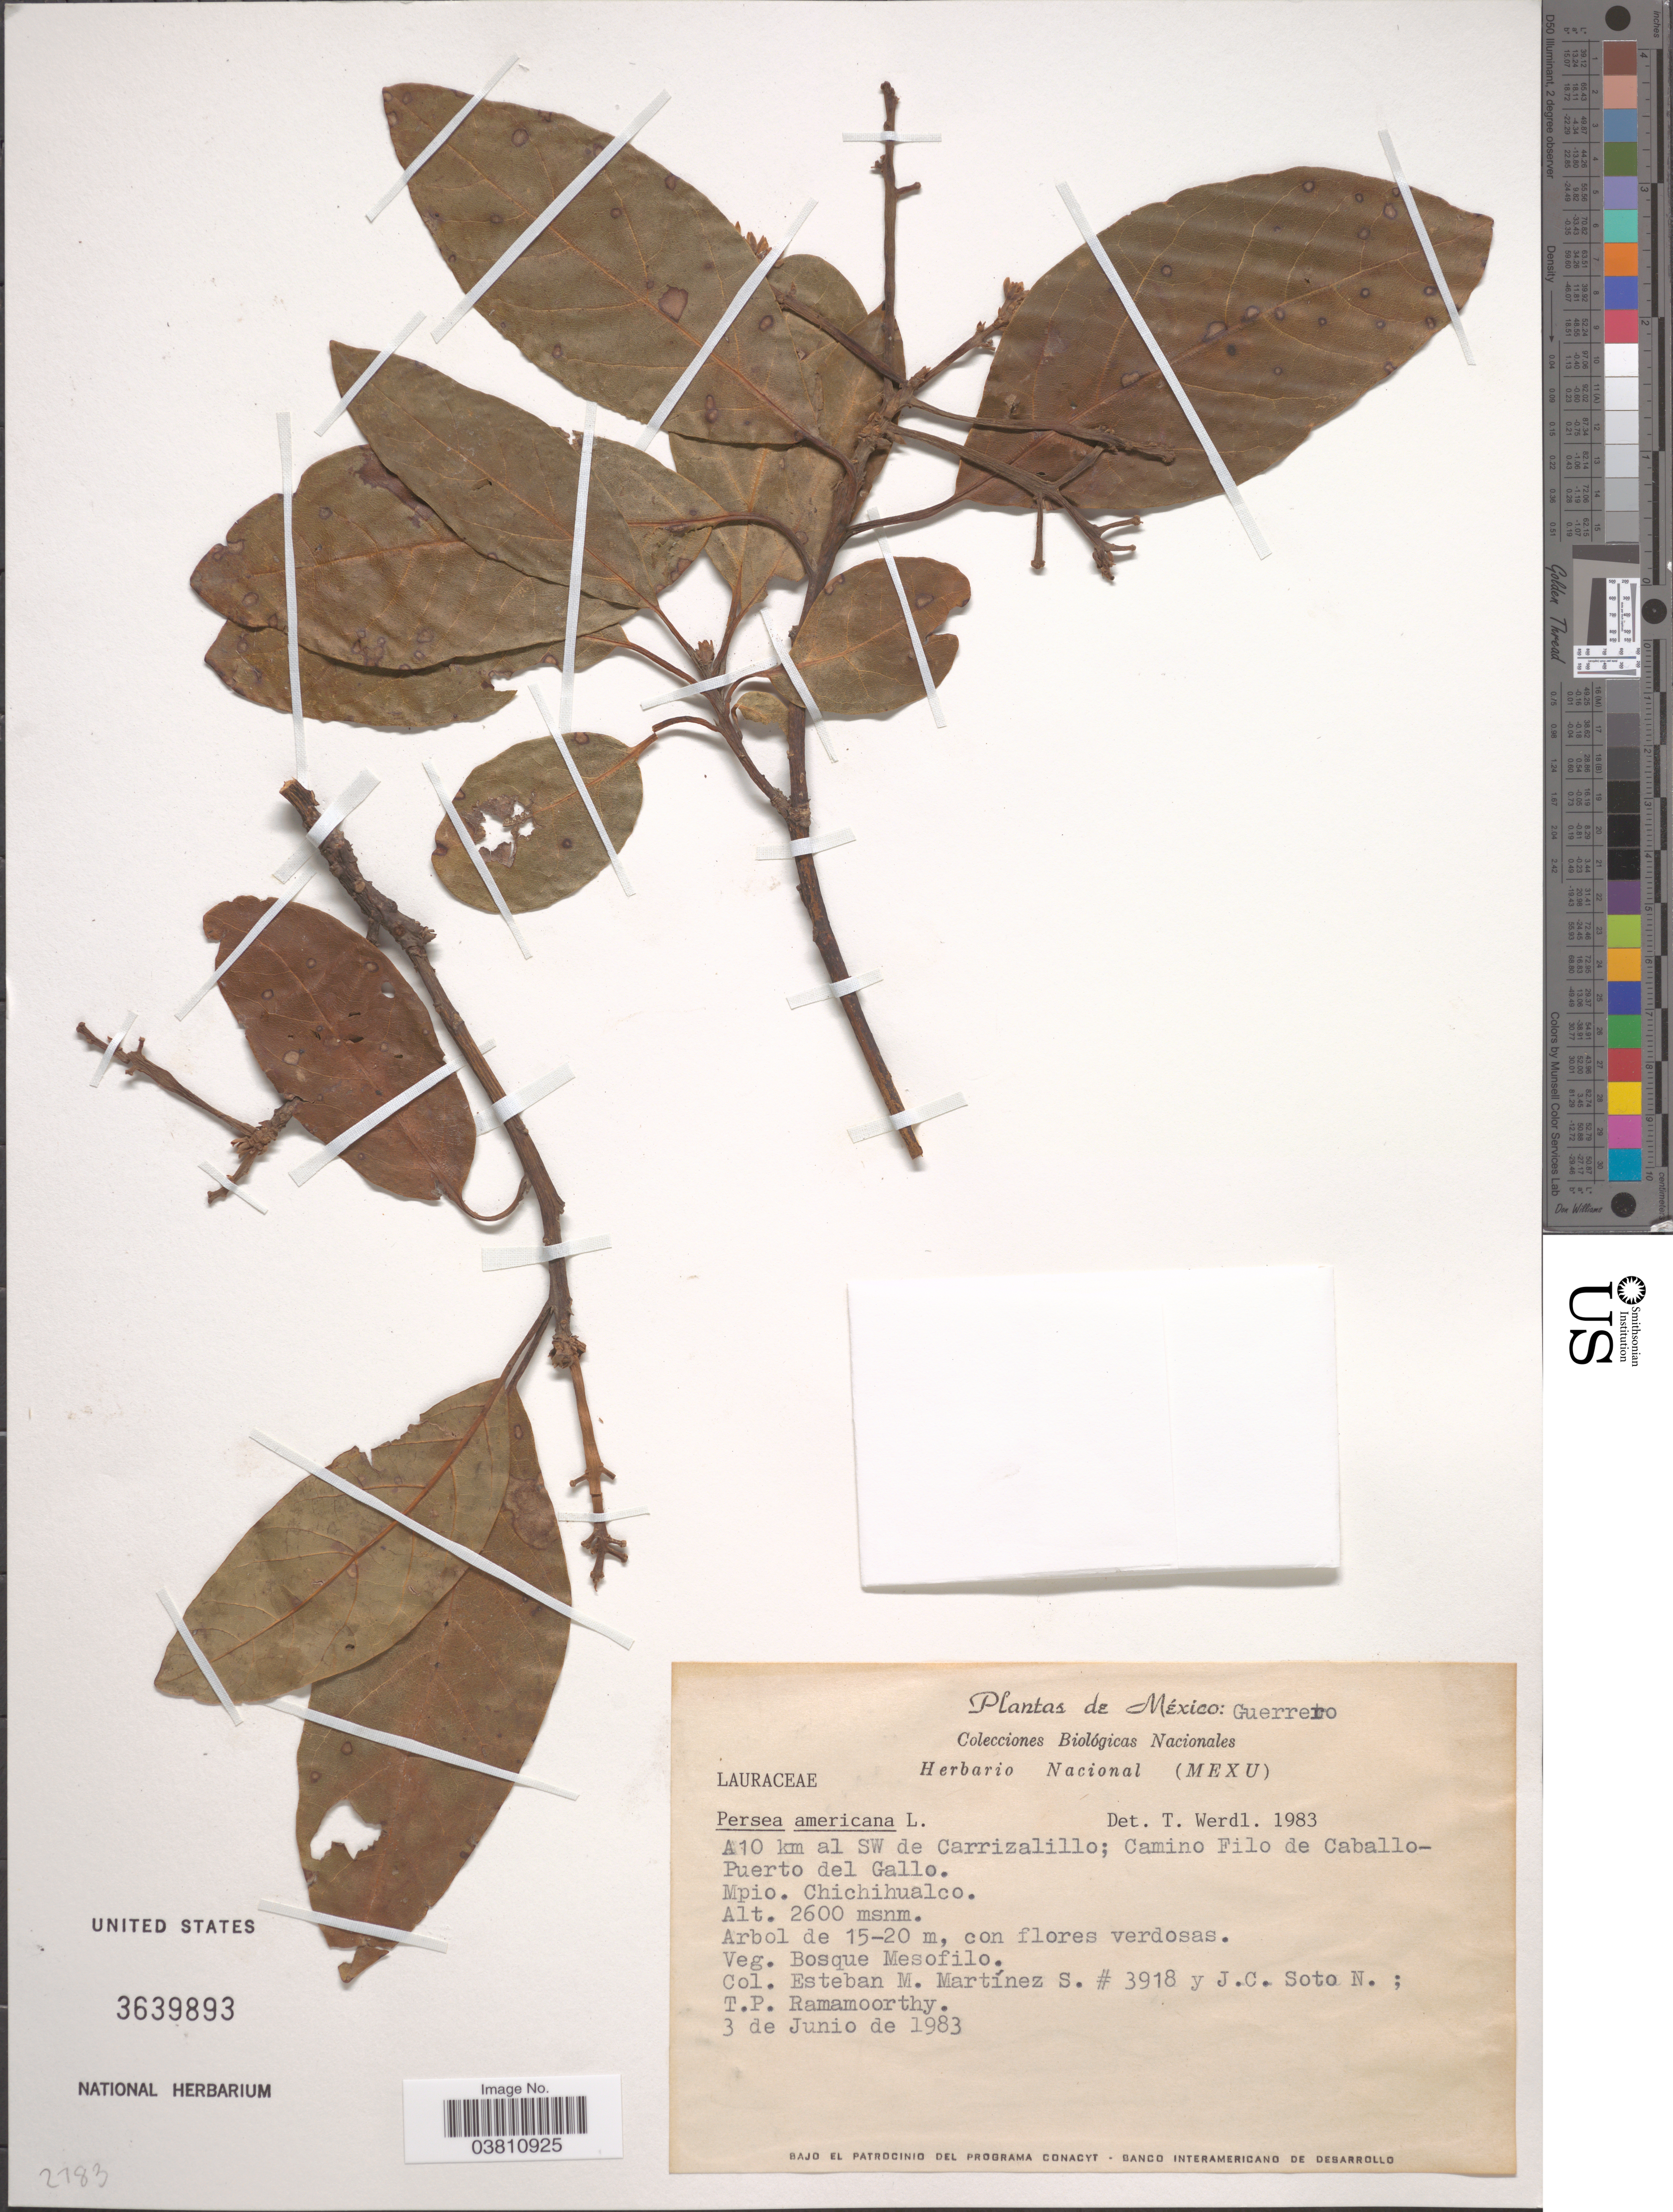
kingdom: Plantae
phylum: Tracheophyta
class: Magnoliopsida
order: Laurales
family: Lauraceae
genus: Persea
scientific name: Persea americana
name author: Mill.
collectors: E. M. Martínez S., J. C. Soto Núñez & T. P. Ramamoorthy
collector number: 3918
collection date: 1983-06-03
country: Mexico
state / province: Guerrero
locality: A 10 km al SW of Carrizalillo; Camino Filo de Caballo Puerto del Gallo. Mpio. Chichihualco.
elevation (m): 2600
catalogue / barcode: US 3639893